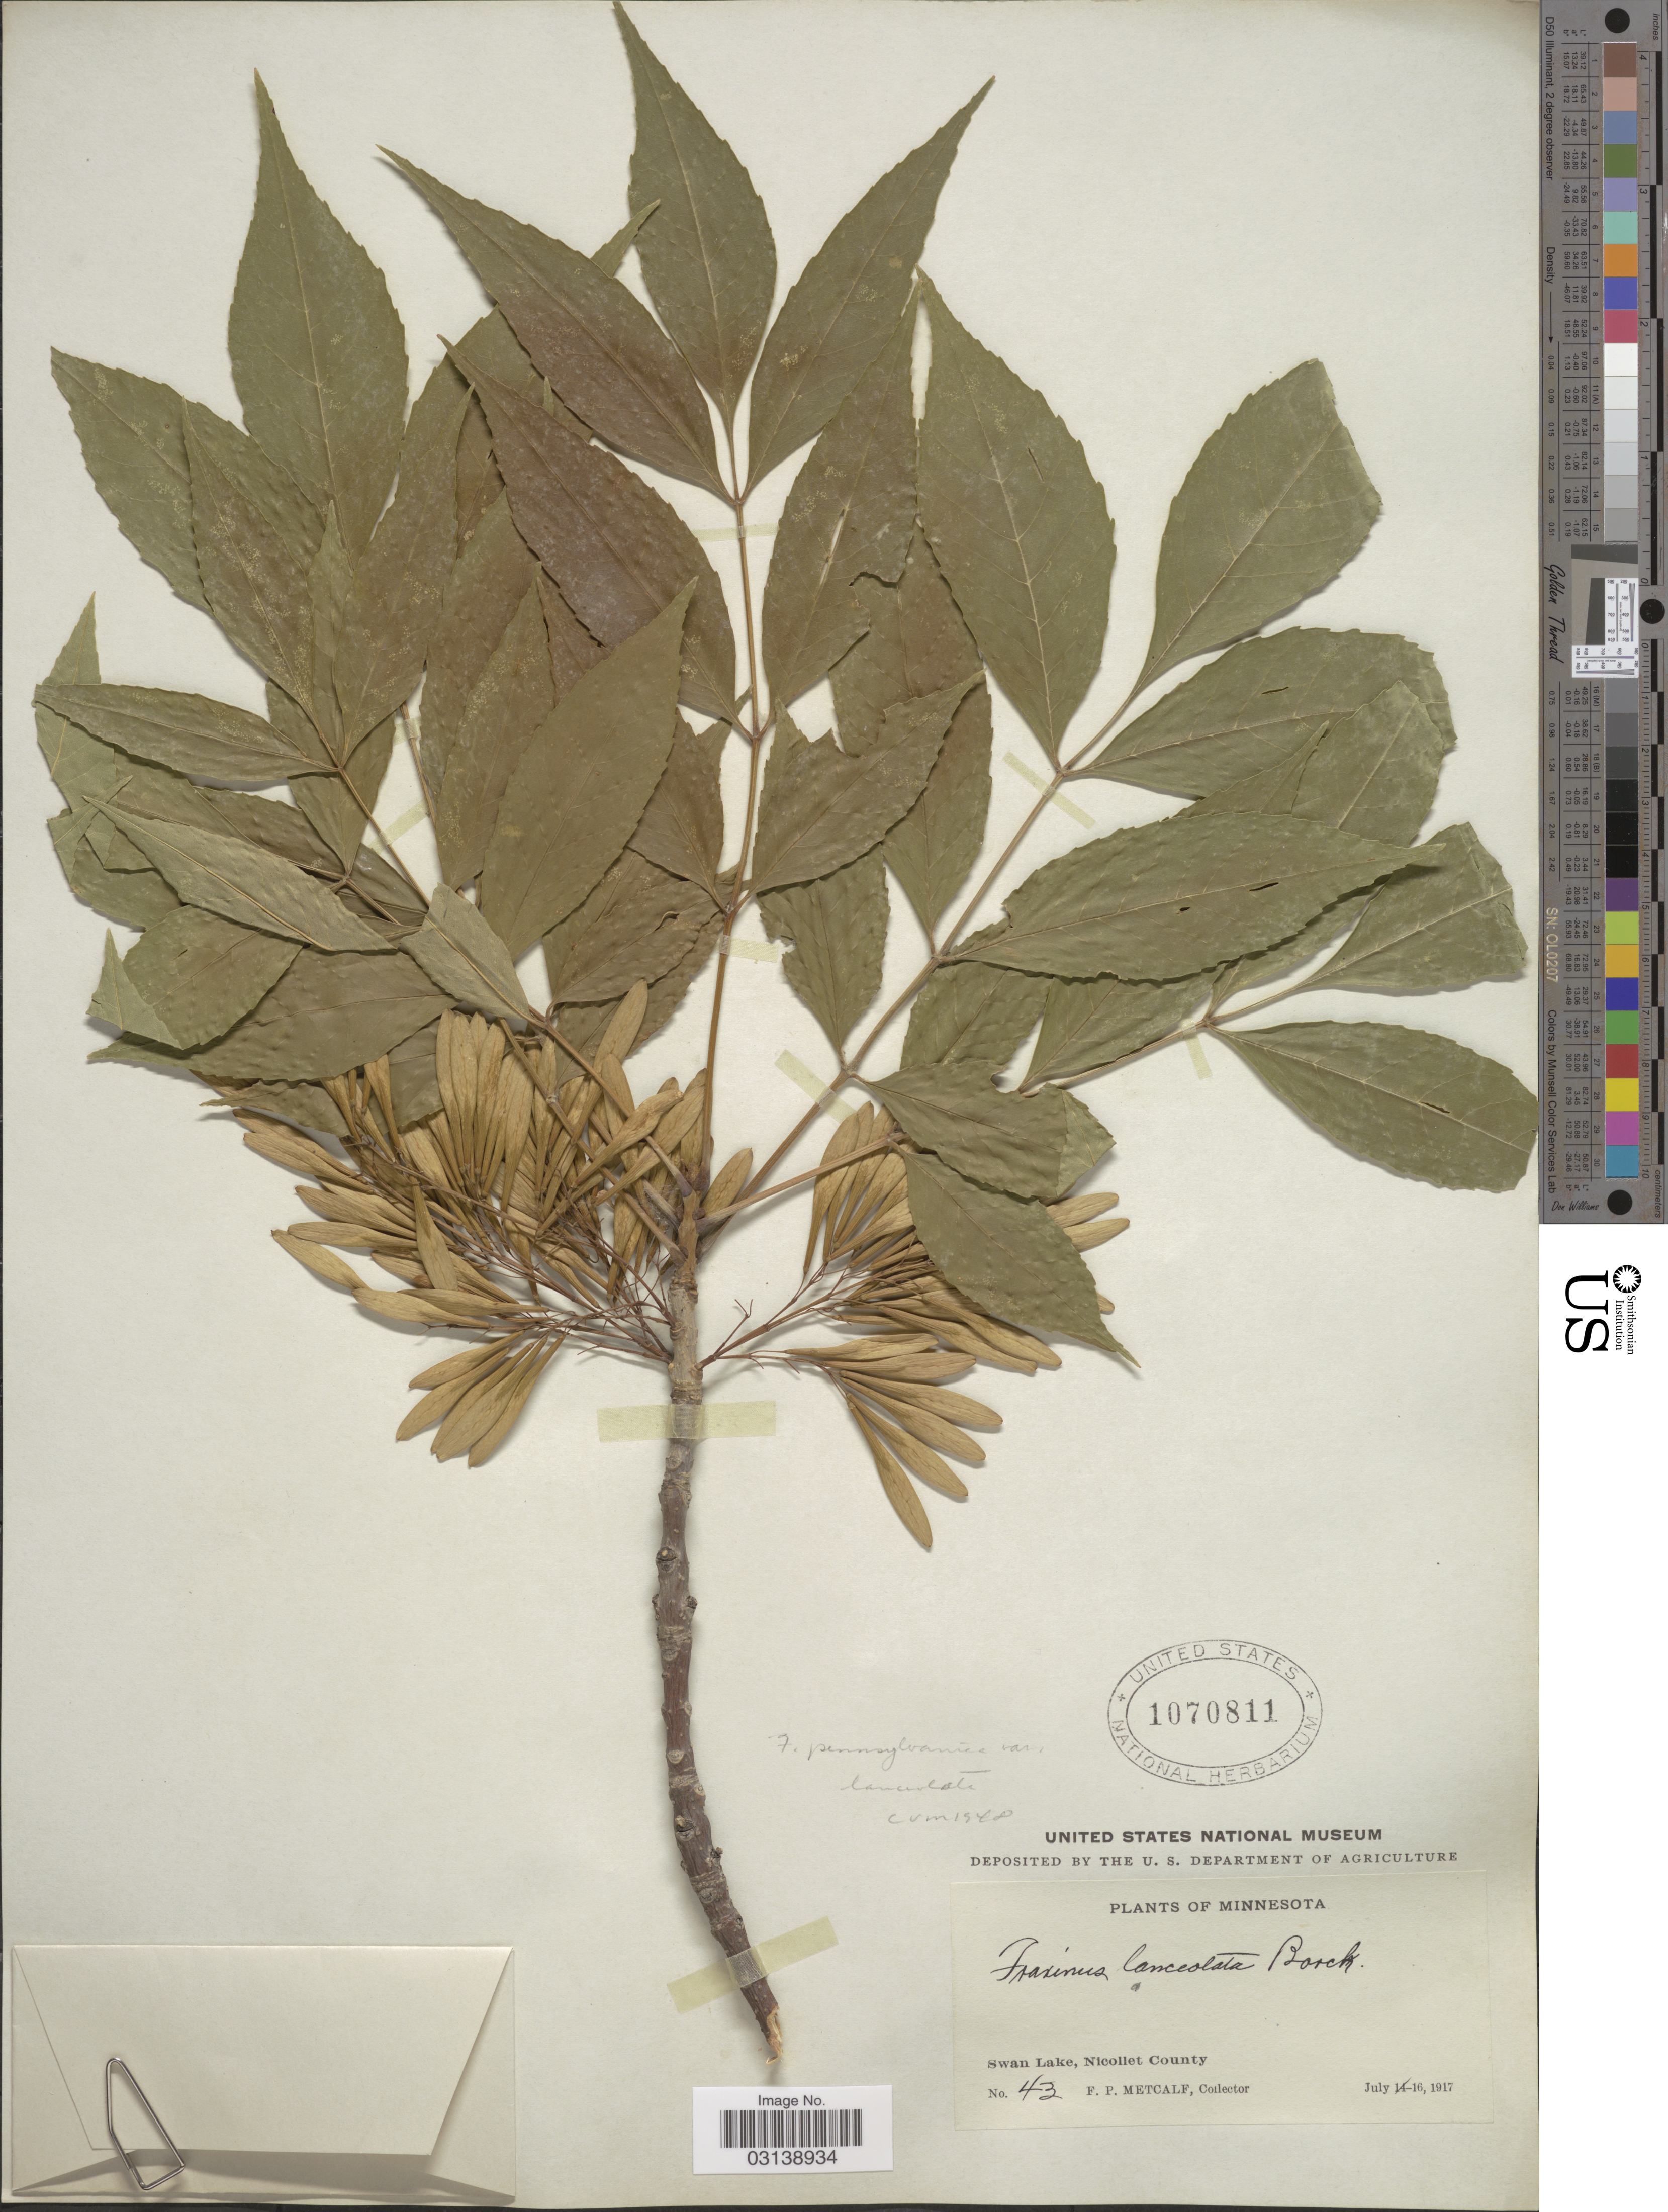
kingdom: Plantae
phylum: Tracheophyta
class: Magnoliopsida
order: Lamiales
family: Oleaceae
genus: Fraxinus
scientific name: Fraxinus pennsylvanica var. campestris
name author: (Britton) F.C. Gates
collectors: F. Metcalf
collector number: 43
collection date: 1917-07-16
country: United States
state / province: Minnesota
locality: Swan Lake, Nicollet County.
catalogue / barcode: US 1070811